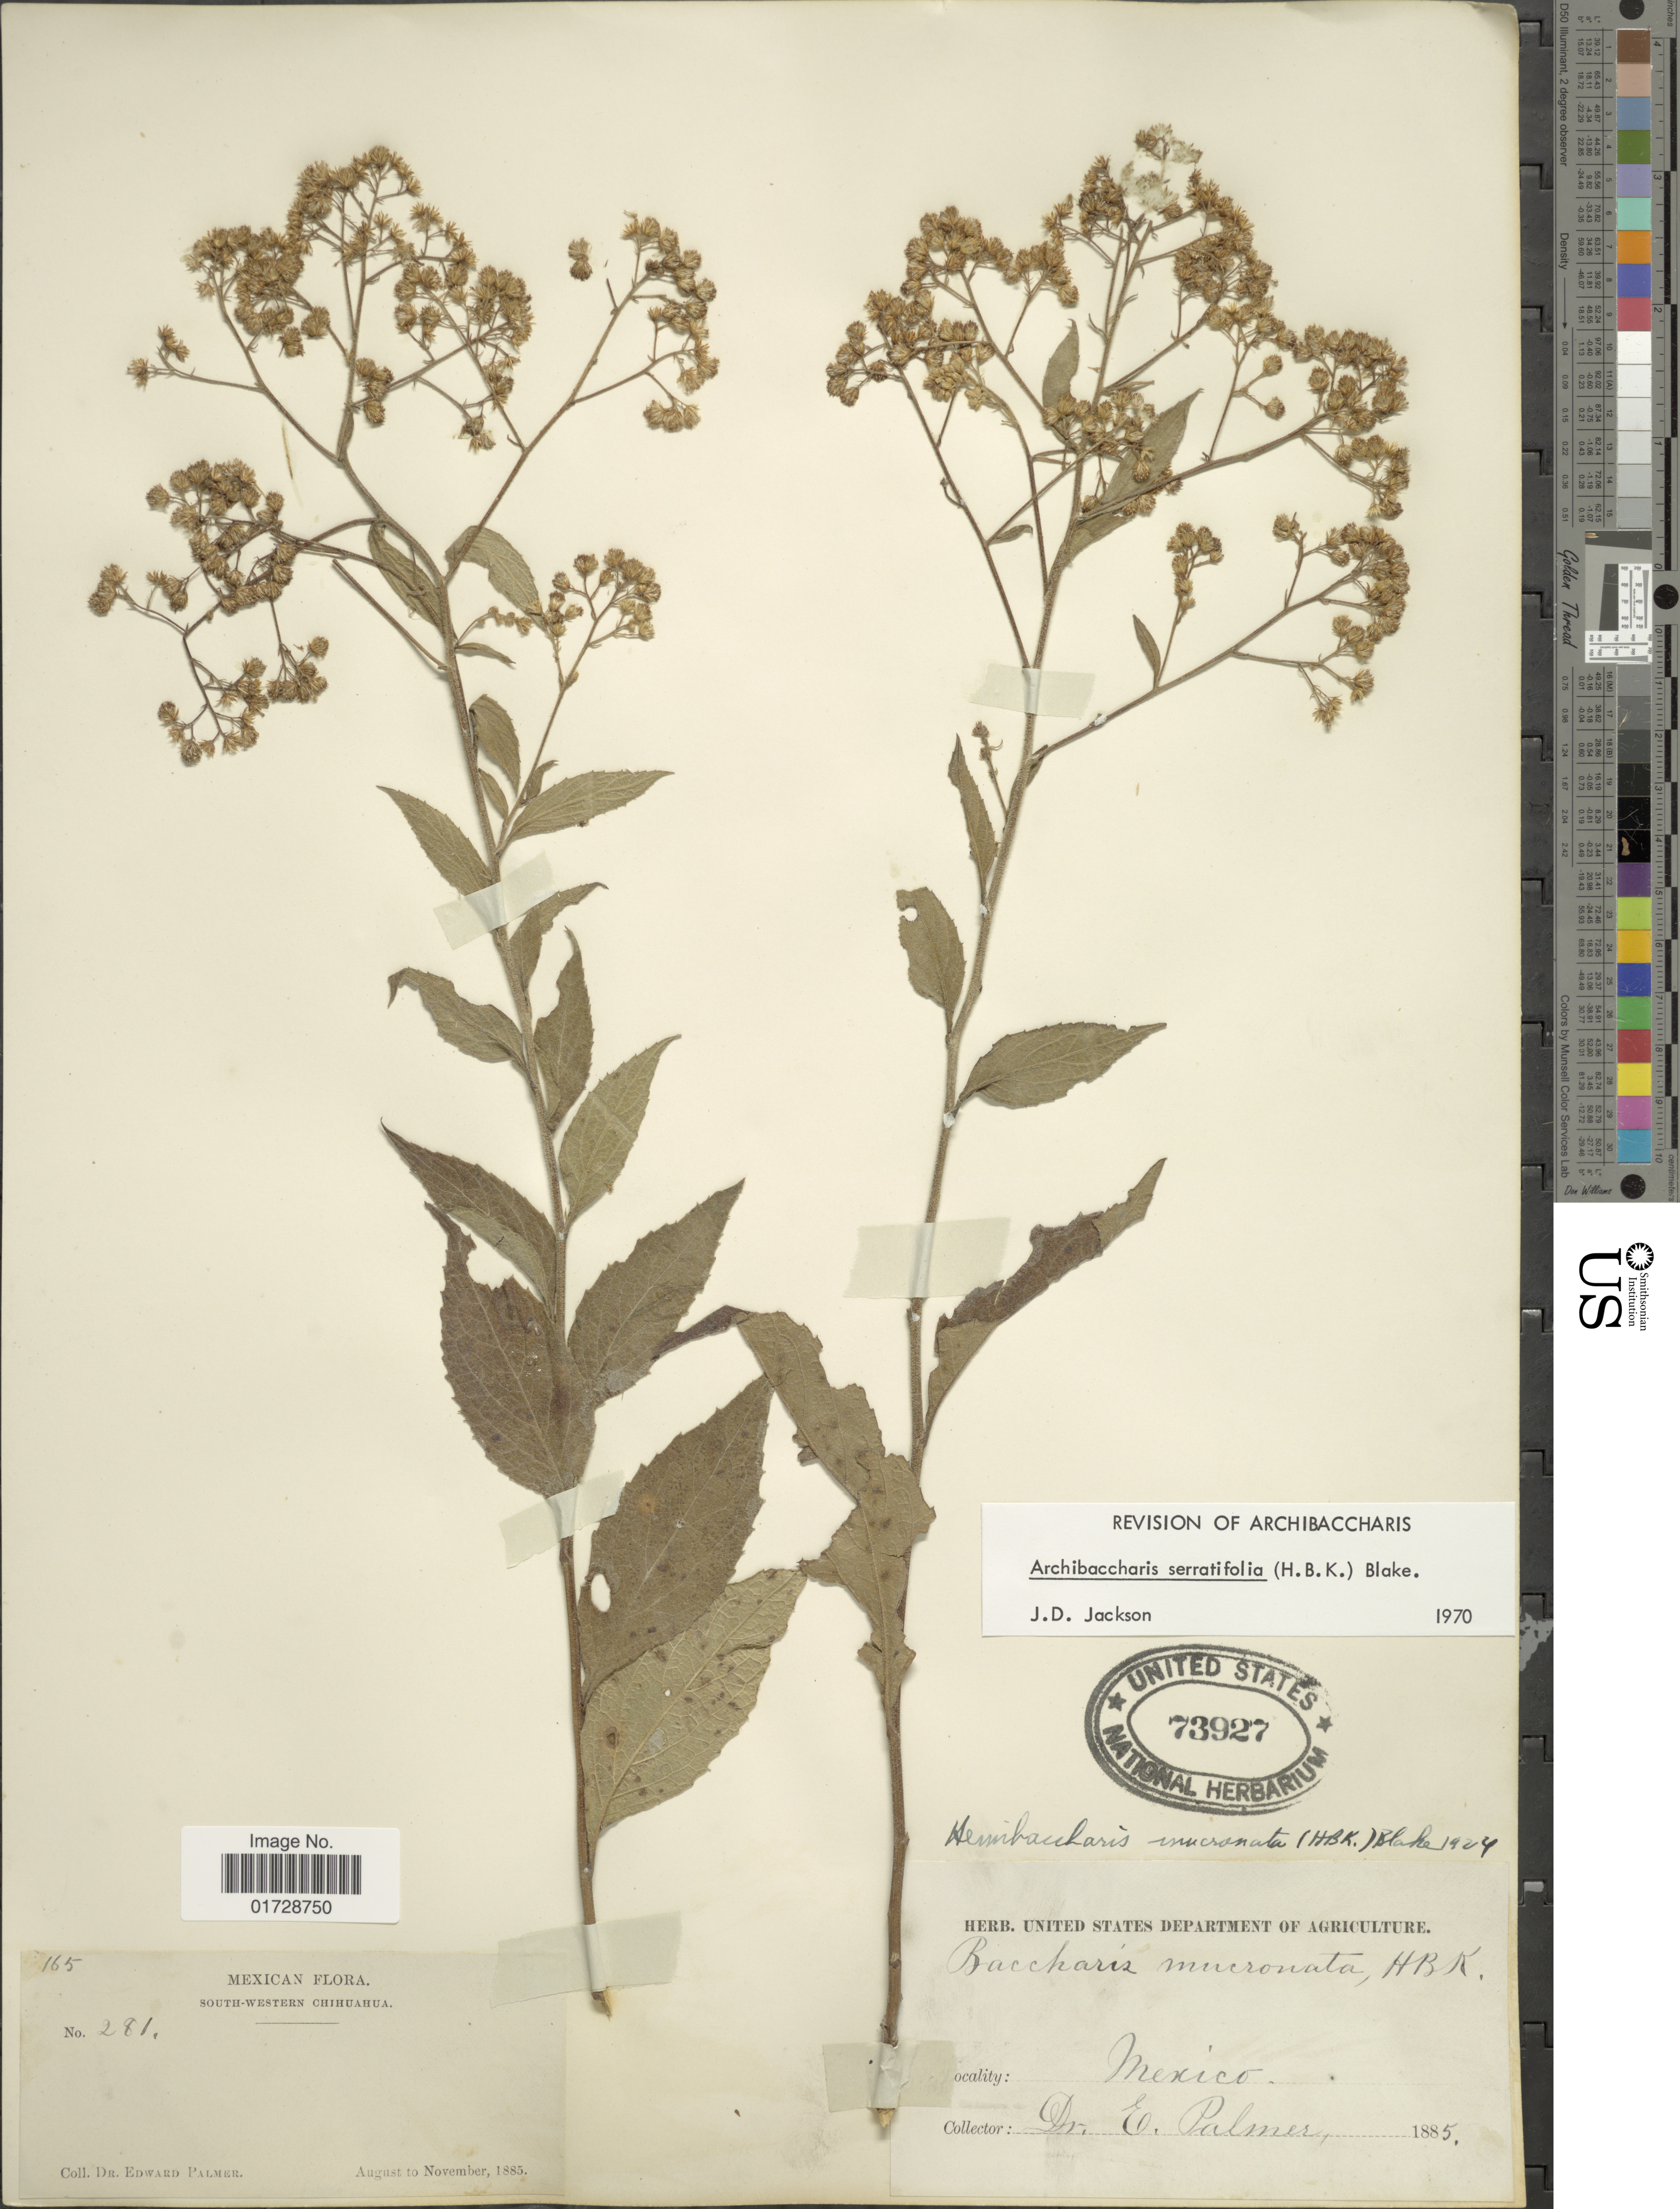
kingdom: Plantae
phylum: Tracheophyta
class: Magnoliopsida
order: Asterales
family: Asteraceae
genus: Archibaccharis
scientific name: Archibaccharis serratifolia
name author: (Kunth) S.F. Blake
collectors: E. Palmer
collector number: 281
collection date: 1885-08/1885-11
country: Mexico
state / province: Chihuahua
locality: South-western Chihuahua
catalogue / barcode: US 73927